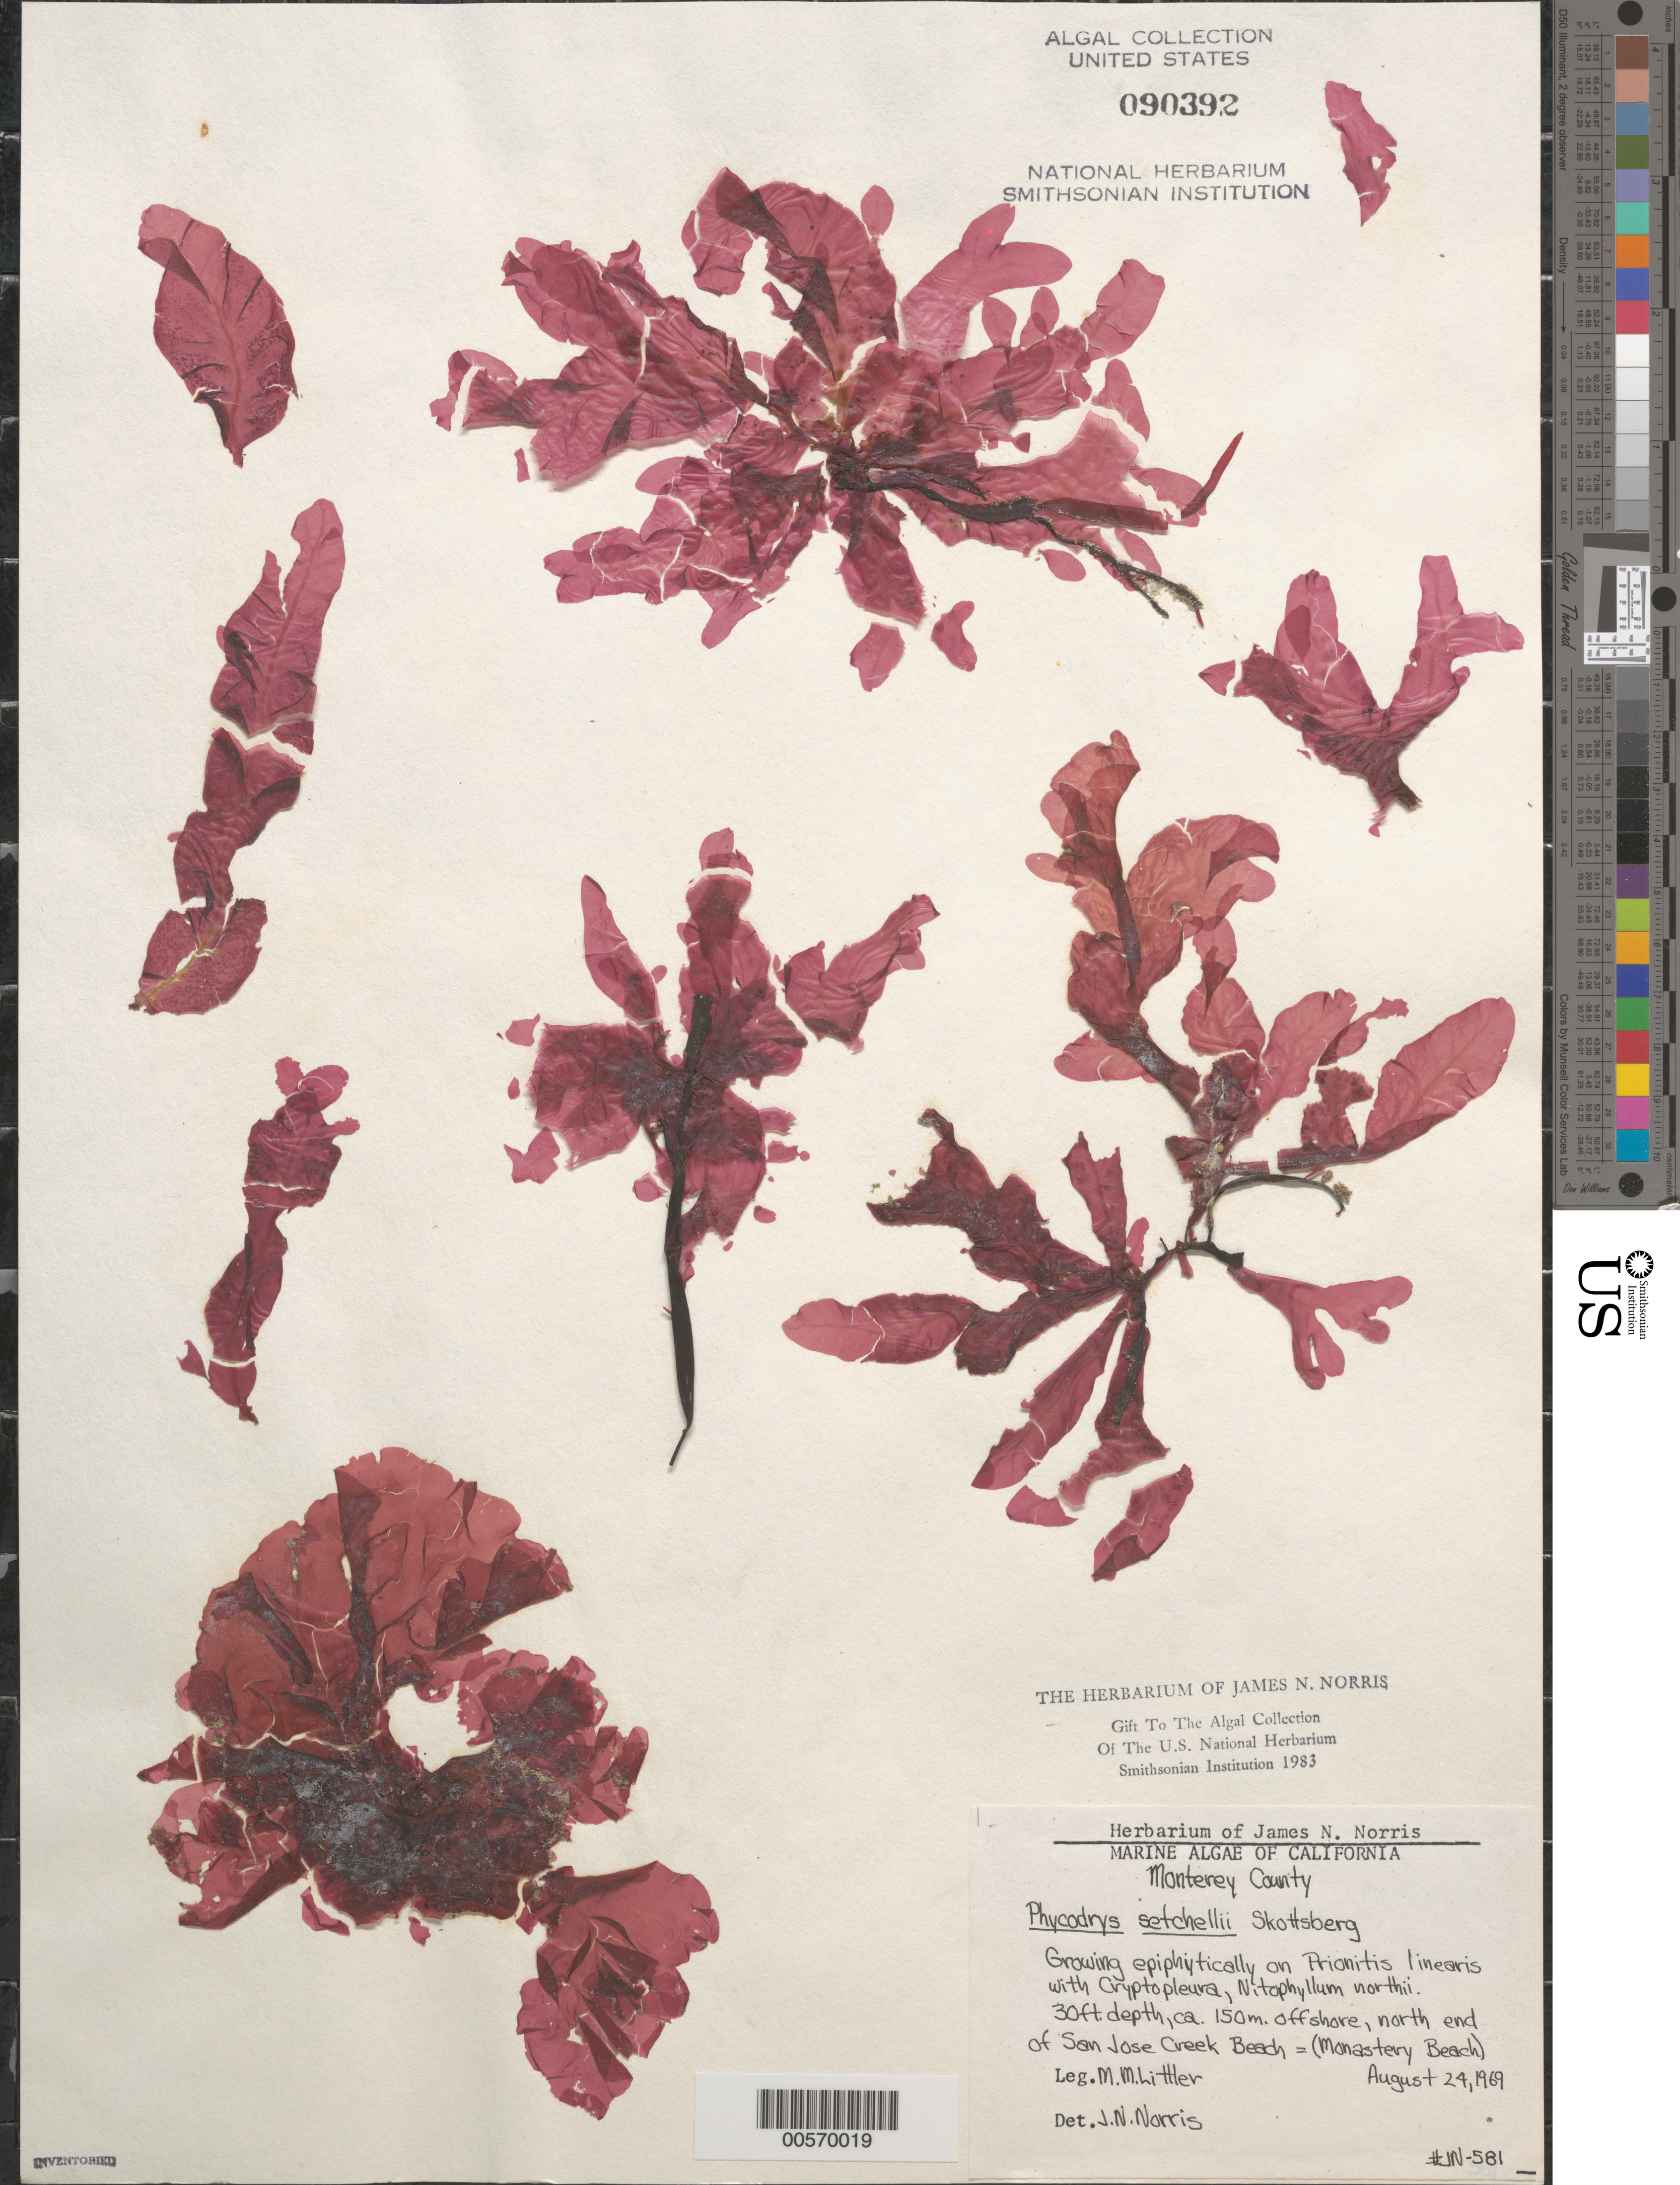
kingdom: Plantae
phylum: Rhodophyta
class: Florideophyceae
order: Ceramiales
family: Delesseriaceae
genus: Phycodrys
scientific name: Phycodrys setchellii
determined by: Norris, James N.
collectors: M. M. Littler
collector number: JN-581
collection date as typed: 24 Aug 1969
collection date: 1969-08-24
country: United States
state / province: California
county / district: Monterey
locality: San Jose Creek Beach (Monastery Beach)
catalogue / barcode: US 90392